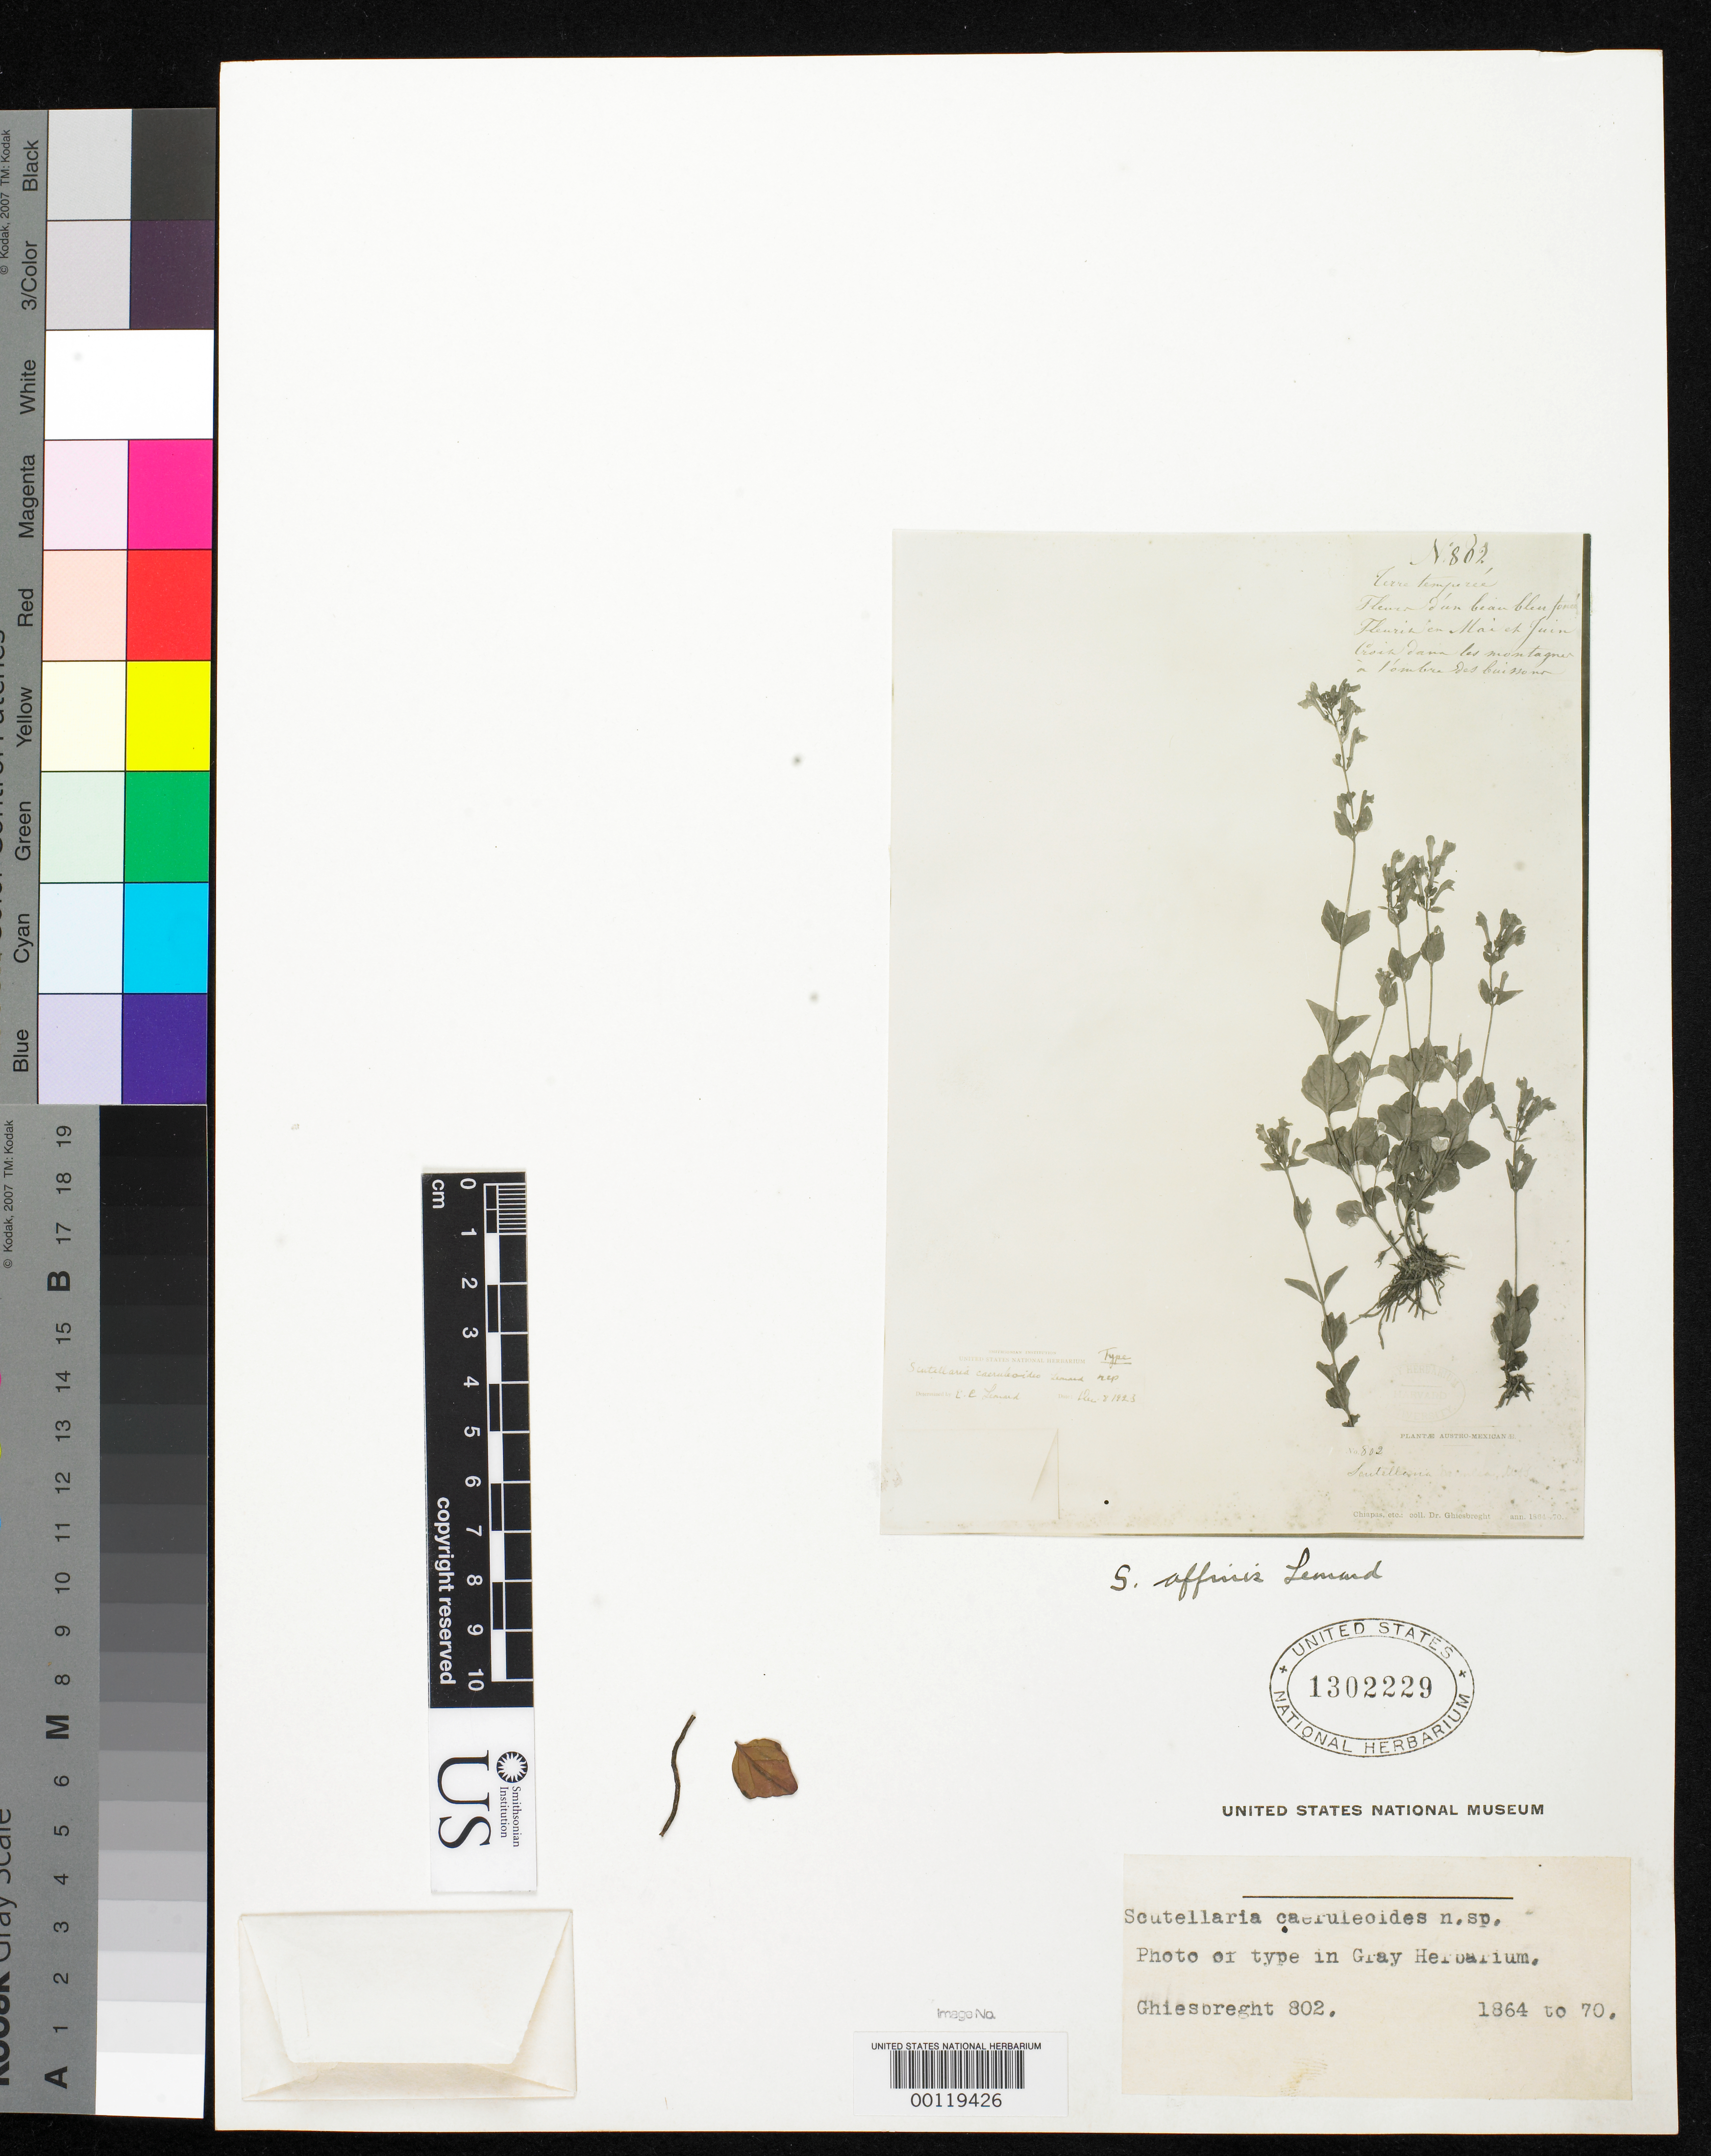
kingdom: Plantae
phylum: Tracheophyta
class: Magnoliopsida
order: Lamiales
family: Lamiaceae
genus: Scutellaria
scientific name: Scutellaria affinis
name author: Leonard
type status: Isotype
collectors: A. Ghiesbreght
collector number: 802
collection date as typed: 1864 to -- --- 1870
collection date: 1864/1870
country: Mexico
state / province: Chiapas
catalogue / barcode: US 1302229